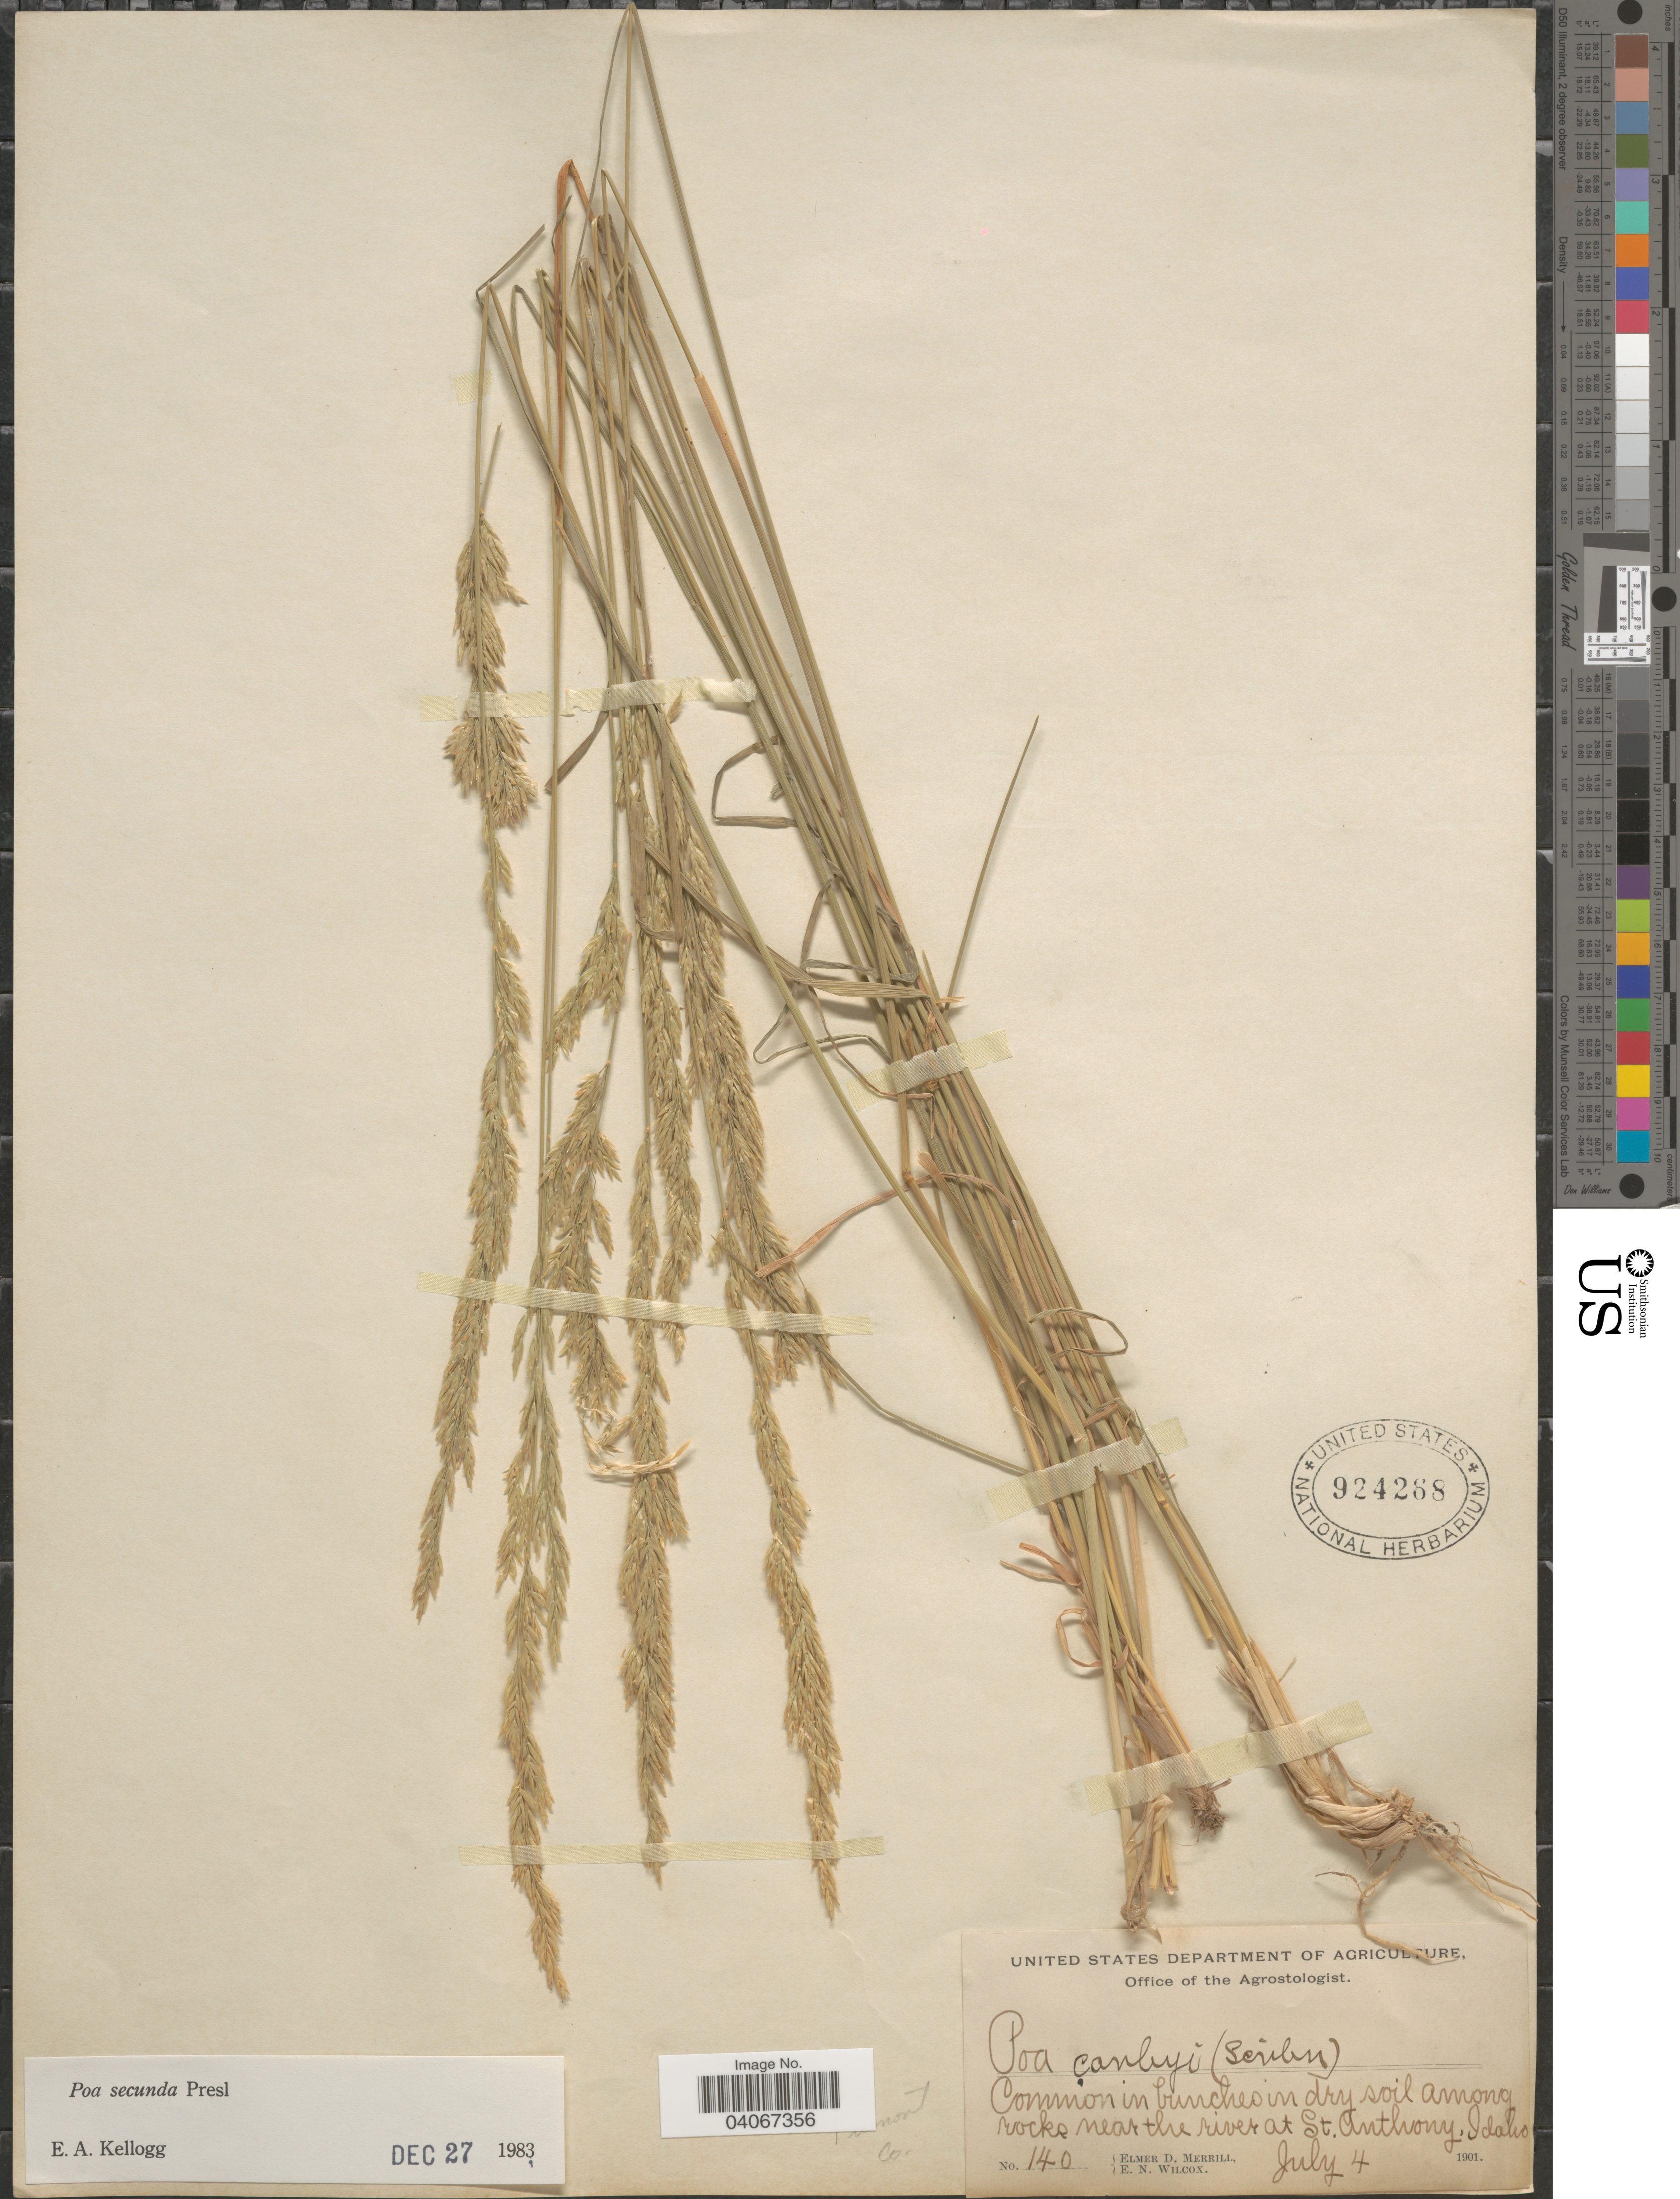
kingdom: Plantae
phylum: Tracheophyta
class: Liliopsida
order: Poales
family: Poaceae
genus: Poa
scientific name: Poa secunda subsp. secunda var. secunda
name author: J. Presl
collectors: E. D. Merrill & E. Wilcox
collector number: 140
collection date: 1901-07-04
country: United States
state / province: Idaho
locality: Fremont Co. Common in bunches in dry soil among rocks near the river at St. Anthony.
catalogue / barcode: US 924288